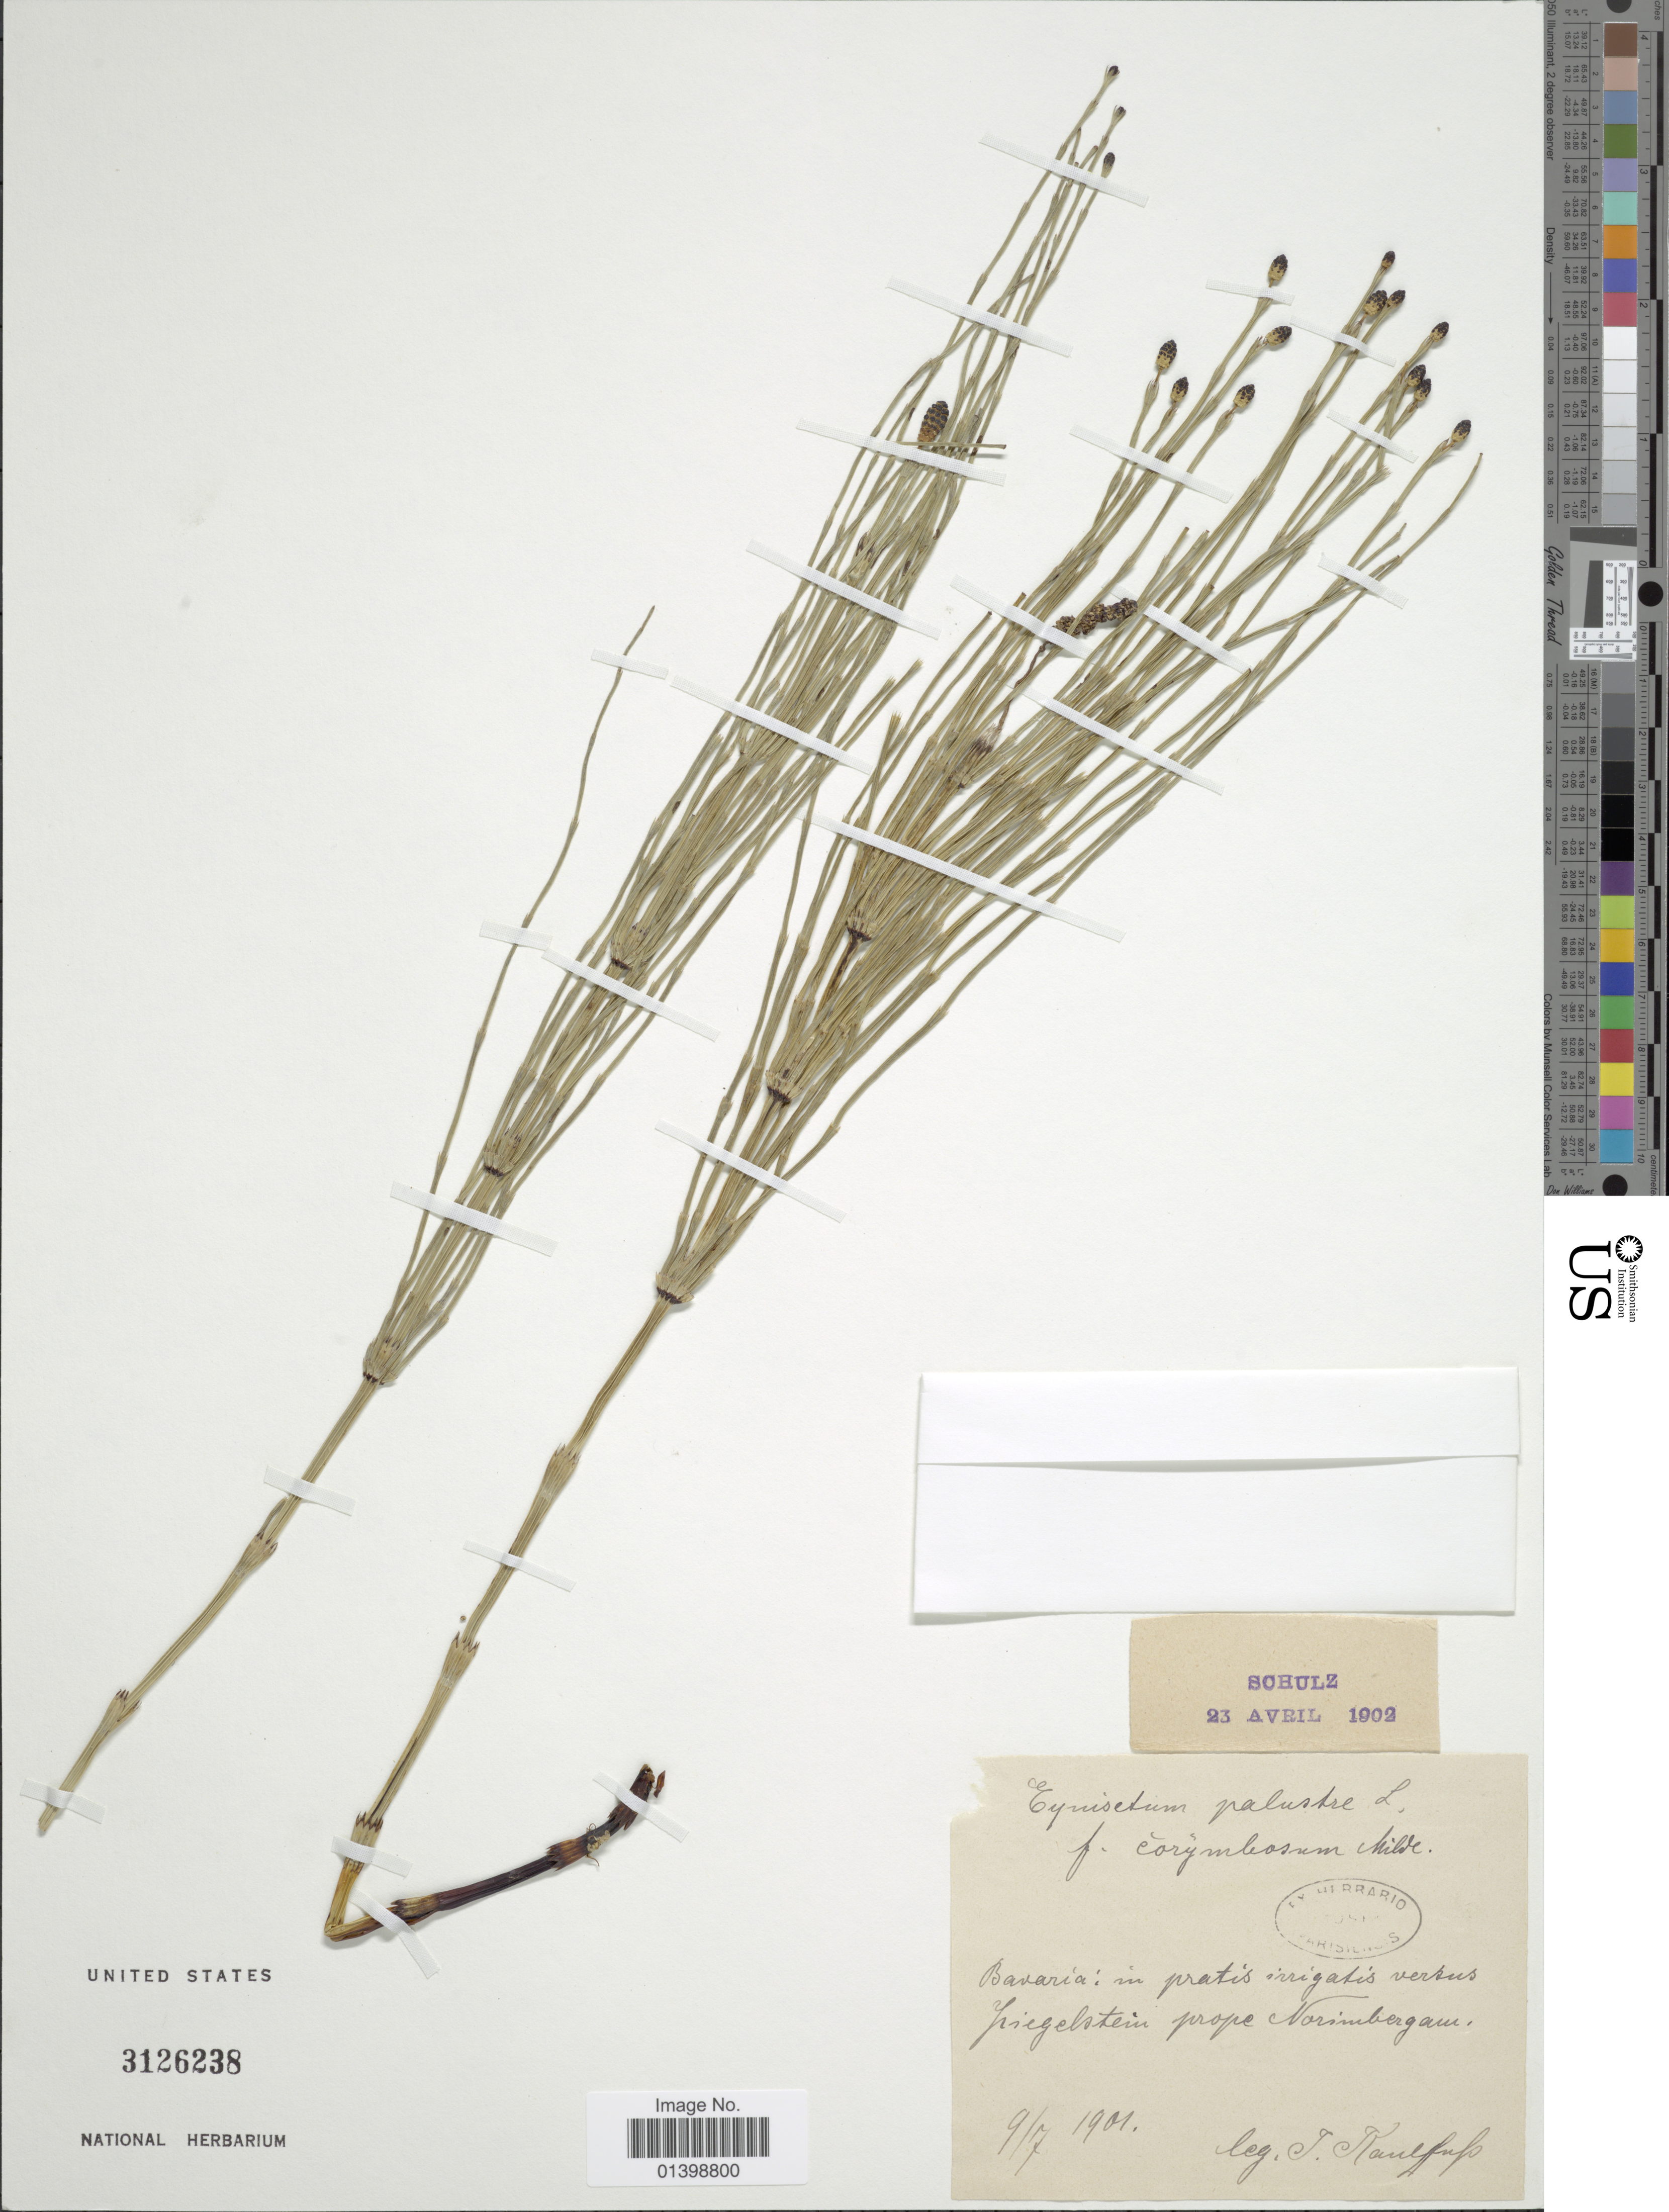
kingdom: Plantae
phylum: Tracheophyta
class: Polypodiopsida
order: Equisetales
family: Equisetaceae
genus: Equisetum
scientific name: Equisetum palustre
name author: L.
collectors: J. S. Kaulfuss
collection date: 1901-07-09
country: Germany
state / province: Bayern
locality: Bavaria: in pratis irrigatis versus piegelstein prope NNarimbergam [interpreted]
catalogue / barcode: US 3126238